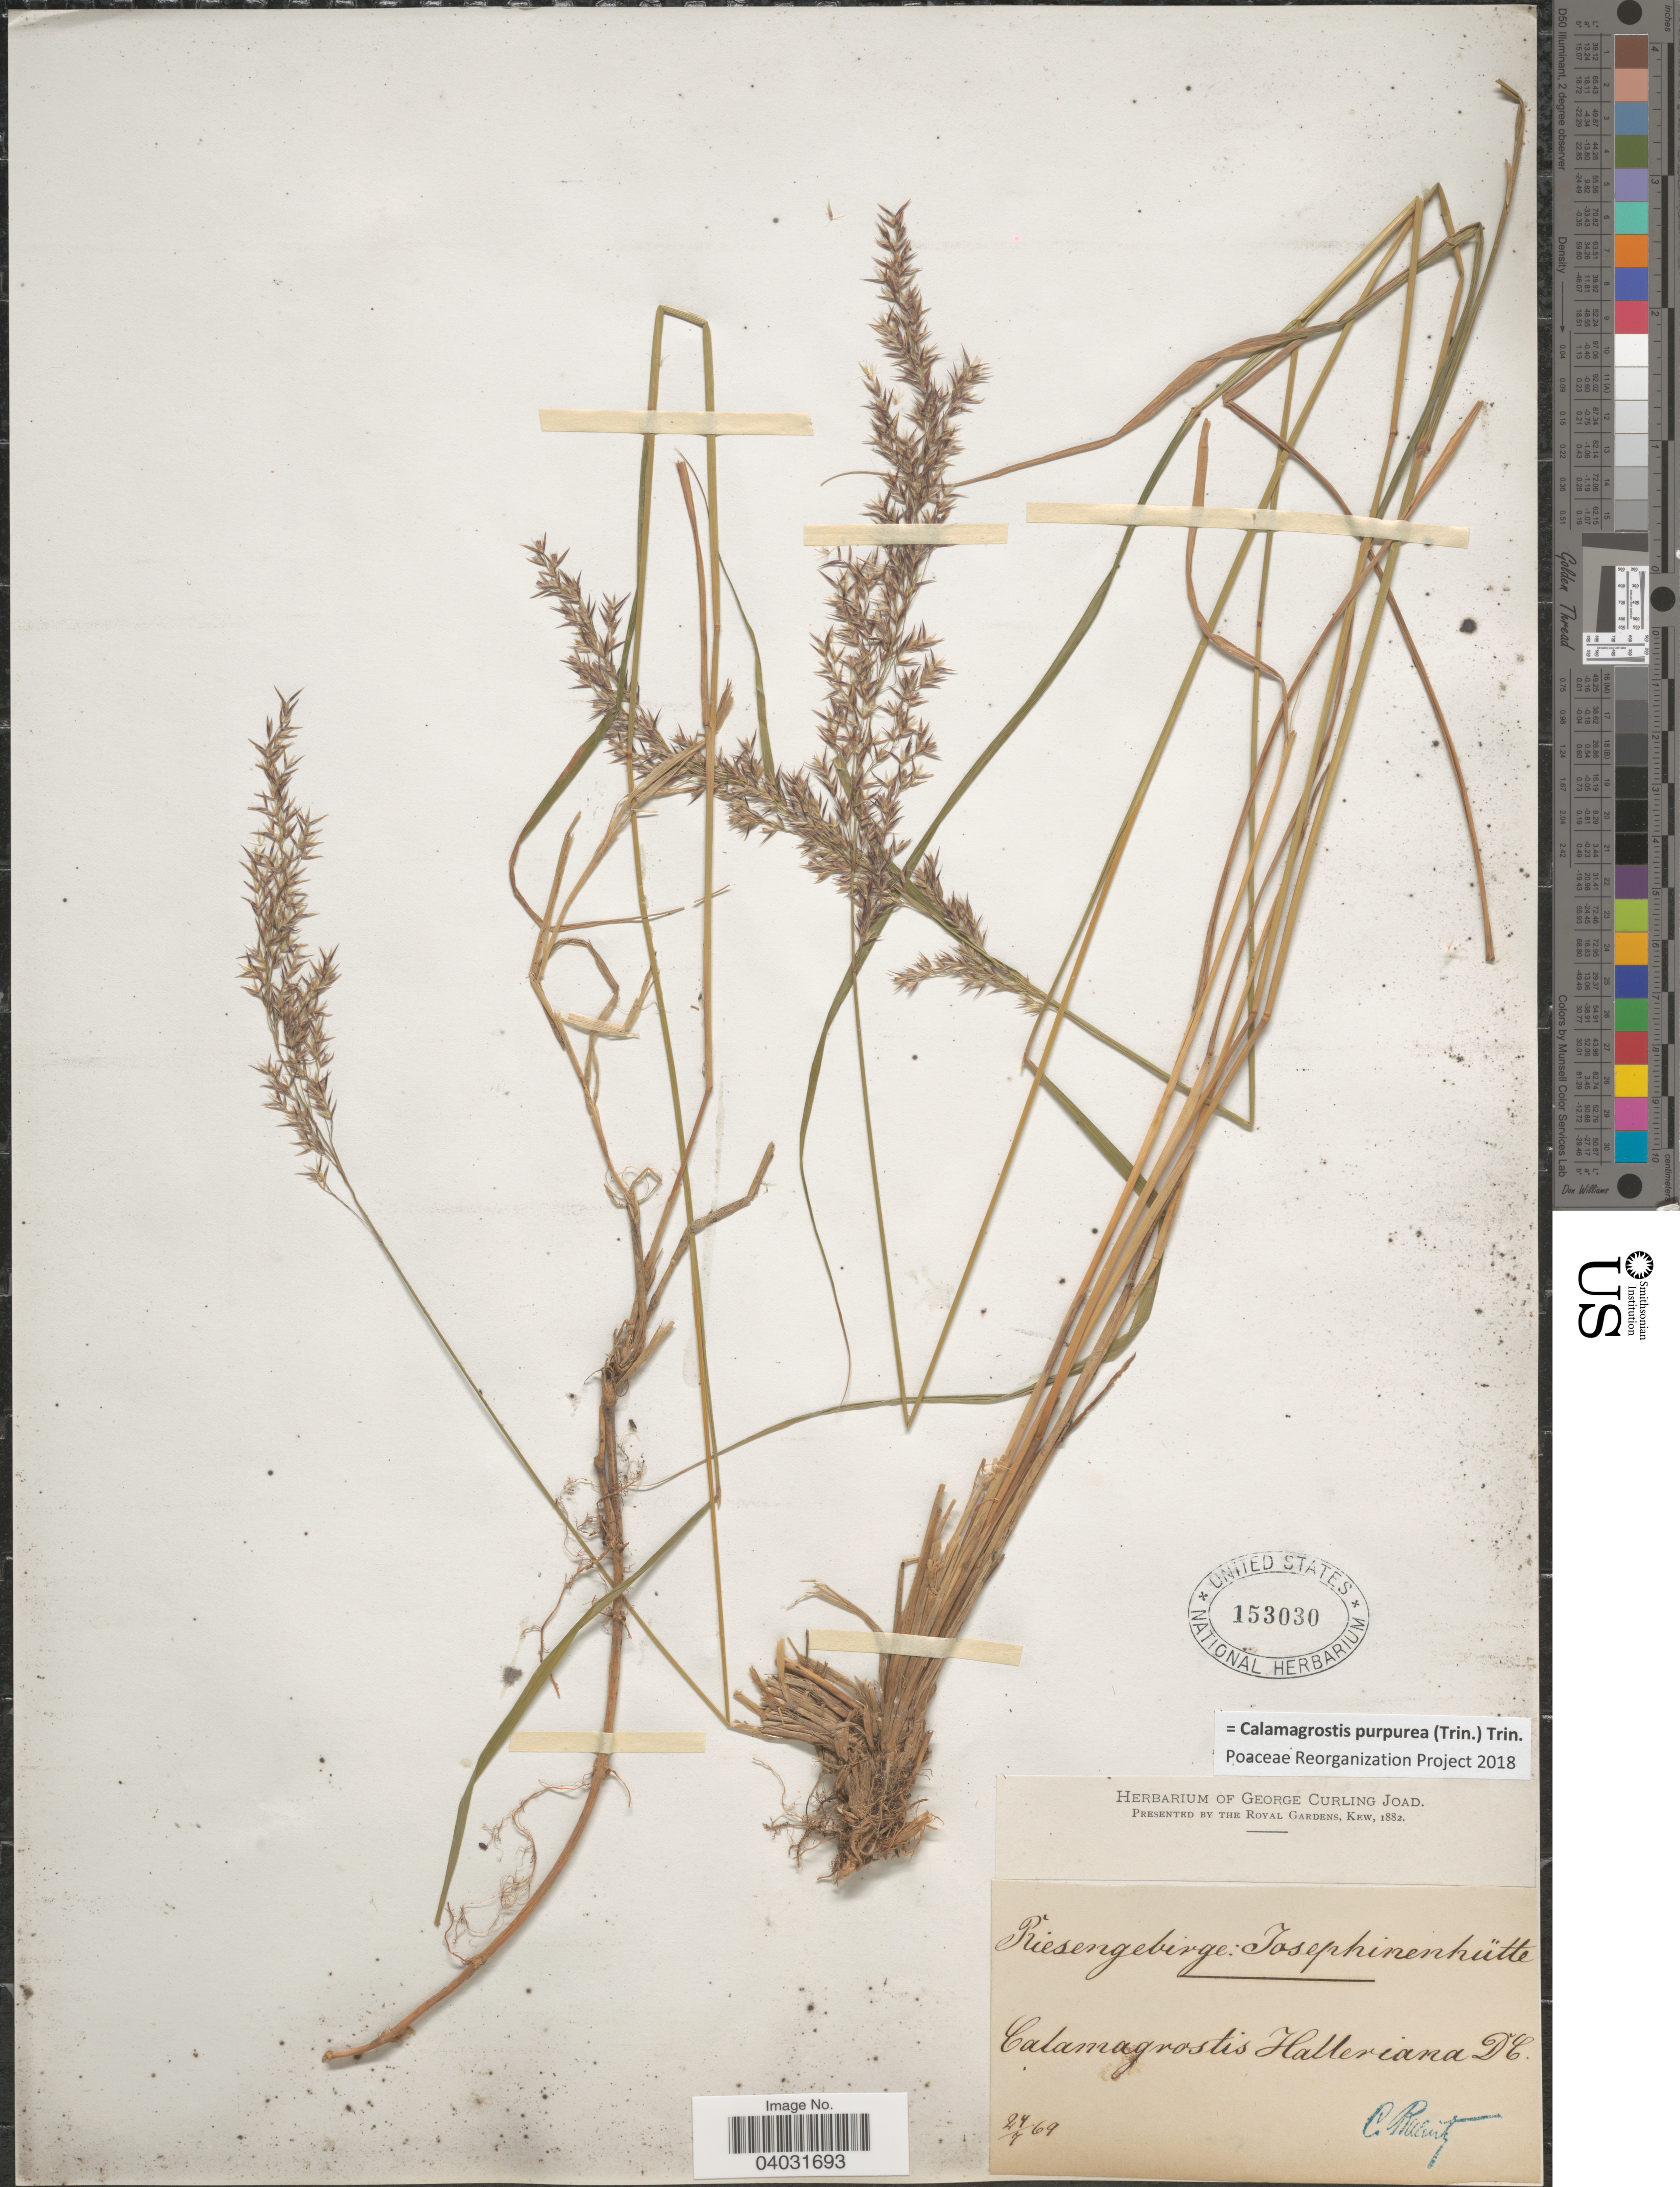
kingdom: Plantae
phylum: Tracheophyta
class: Liliopsida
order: Poales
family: Poaceae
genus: Calamagrostis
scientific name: Calamagrostis villosa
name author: J.F. Gmel.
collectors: C. Raenitz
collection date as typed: Transcribed d/m/y: 24/7/69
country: Germany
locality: Riesengebirge: Josephinenhütte.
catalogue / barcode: US 153030